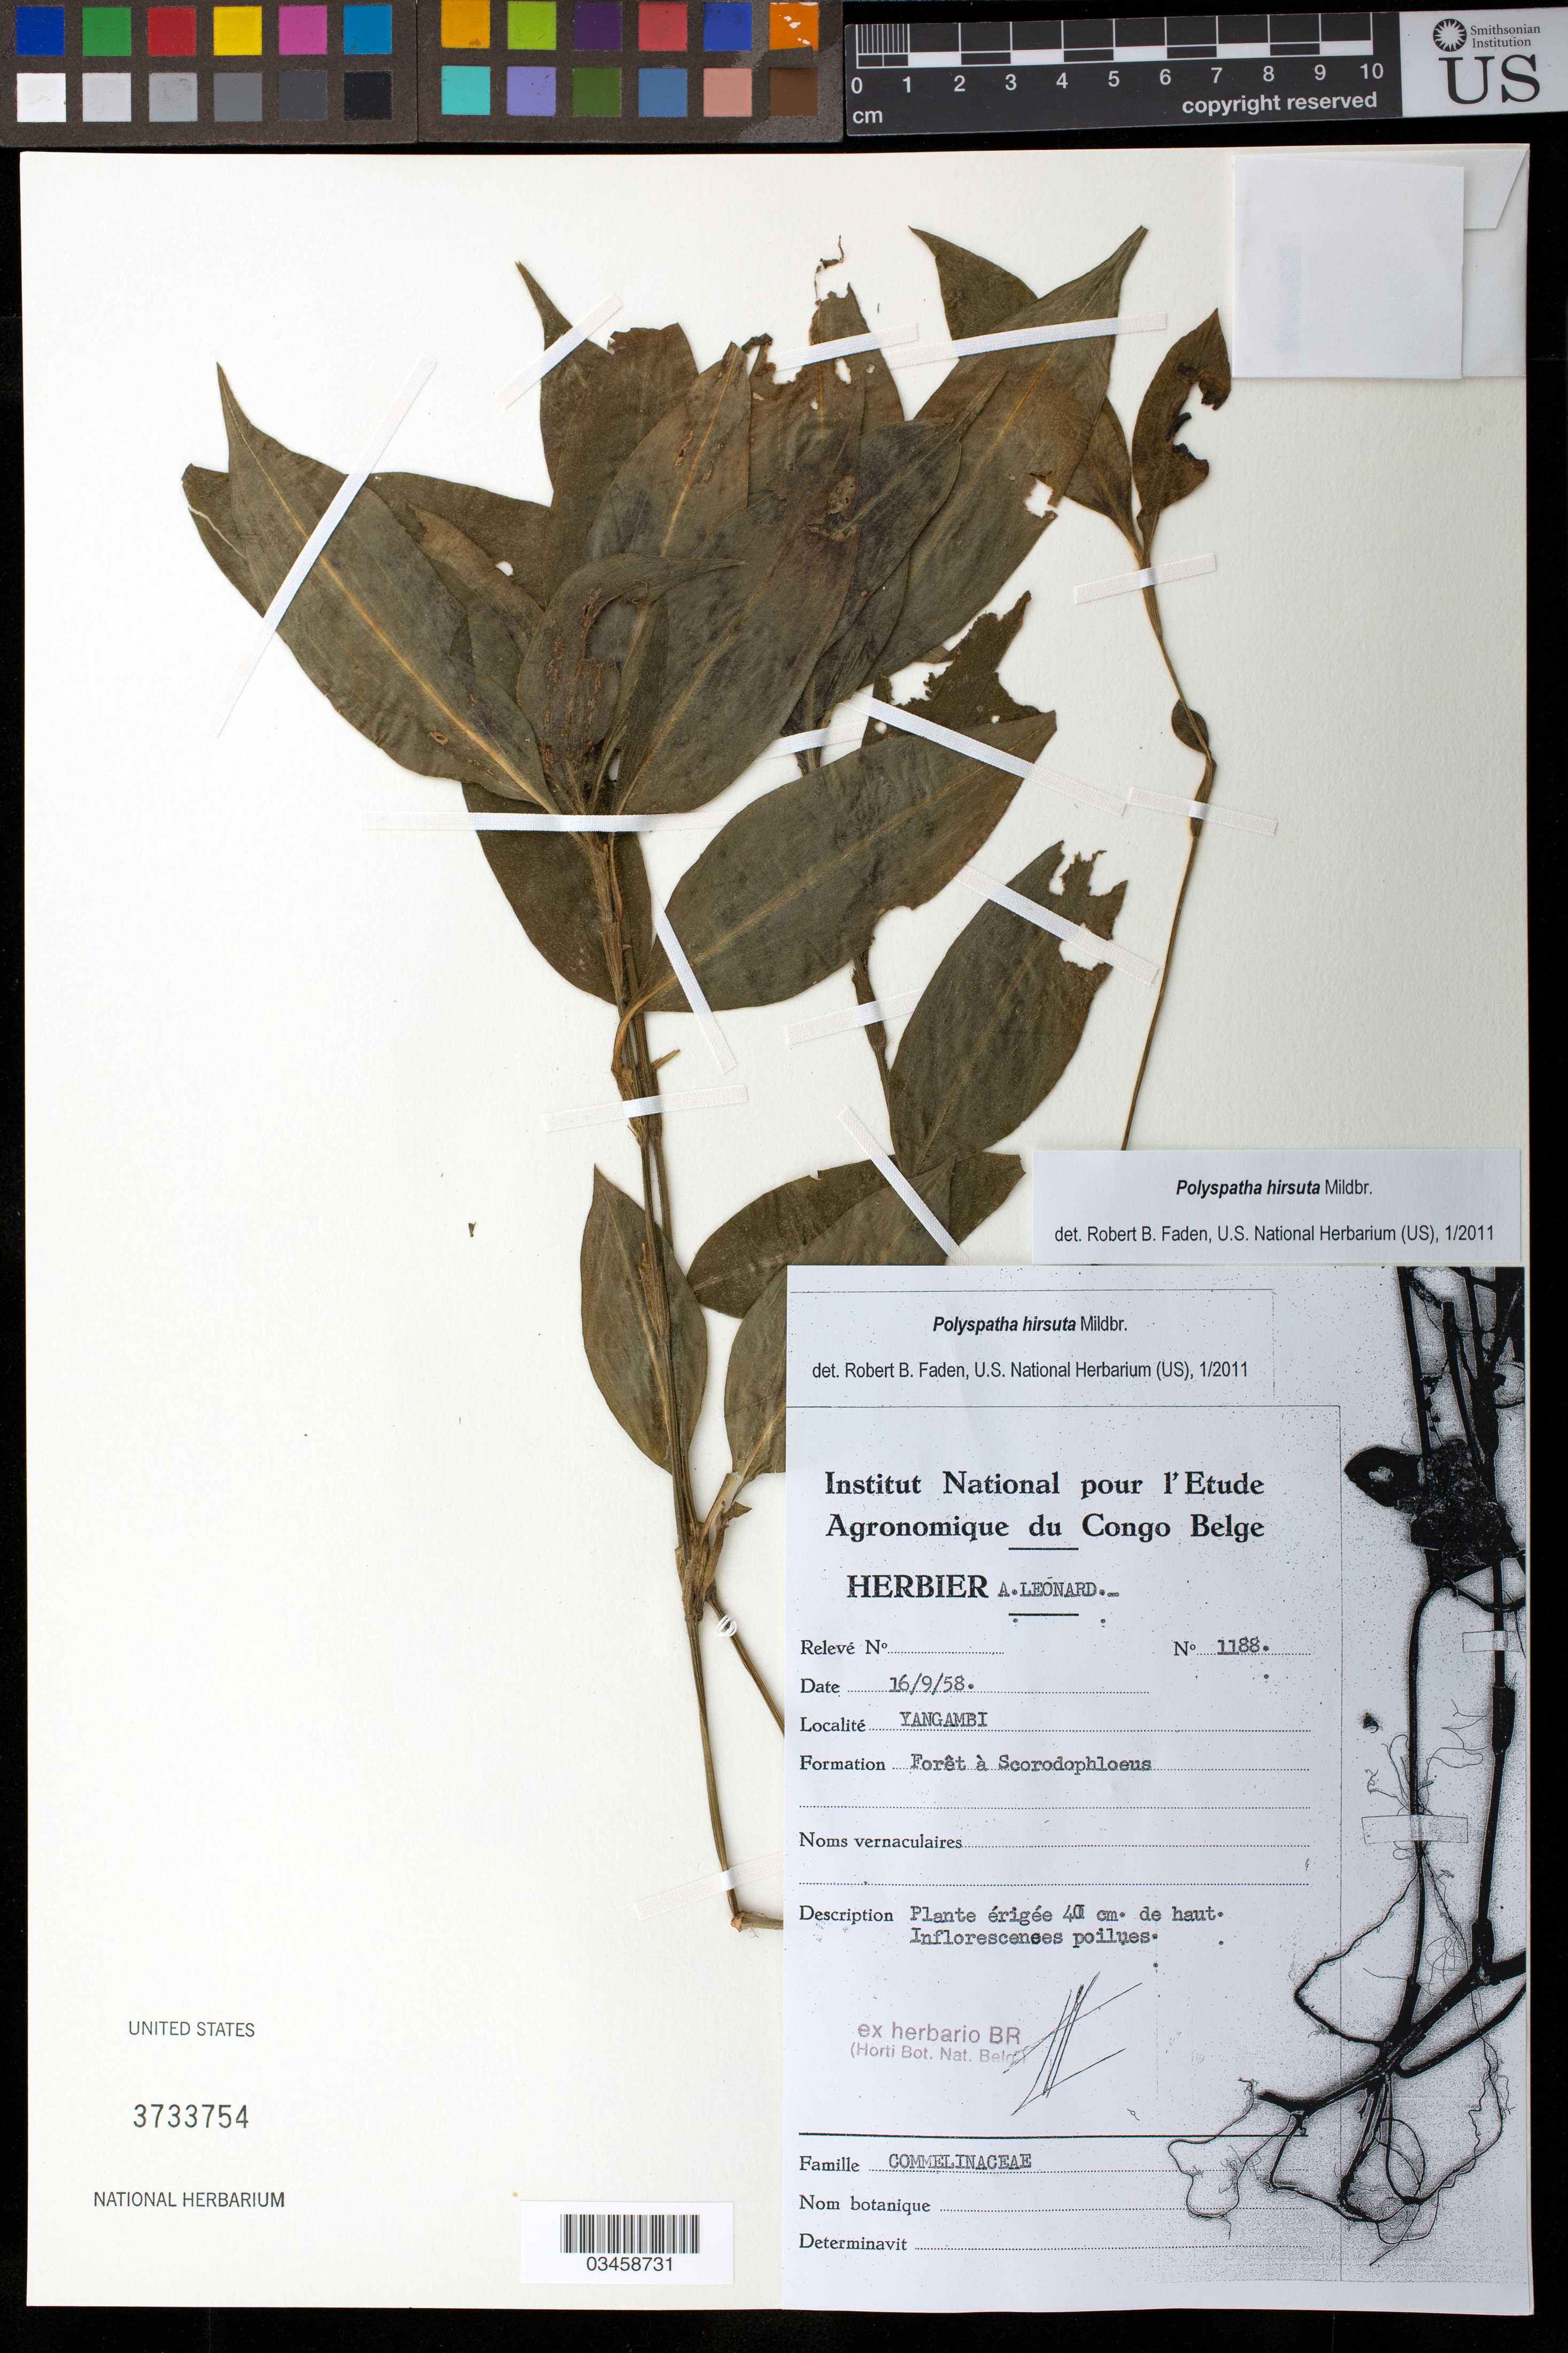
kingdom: Plantae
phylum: Tracheophyta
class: Liliopsida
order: Commelinales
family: Commelinaceae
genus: Polyspatha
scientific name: Polyspatha hirsuta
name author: Mildbr.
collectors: A. Leonard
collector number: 1188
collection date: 1958-09-16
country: Congo, Democratic Republic of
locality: Yangambi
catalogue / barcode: US 3733754